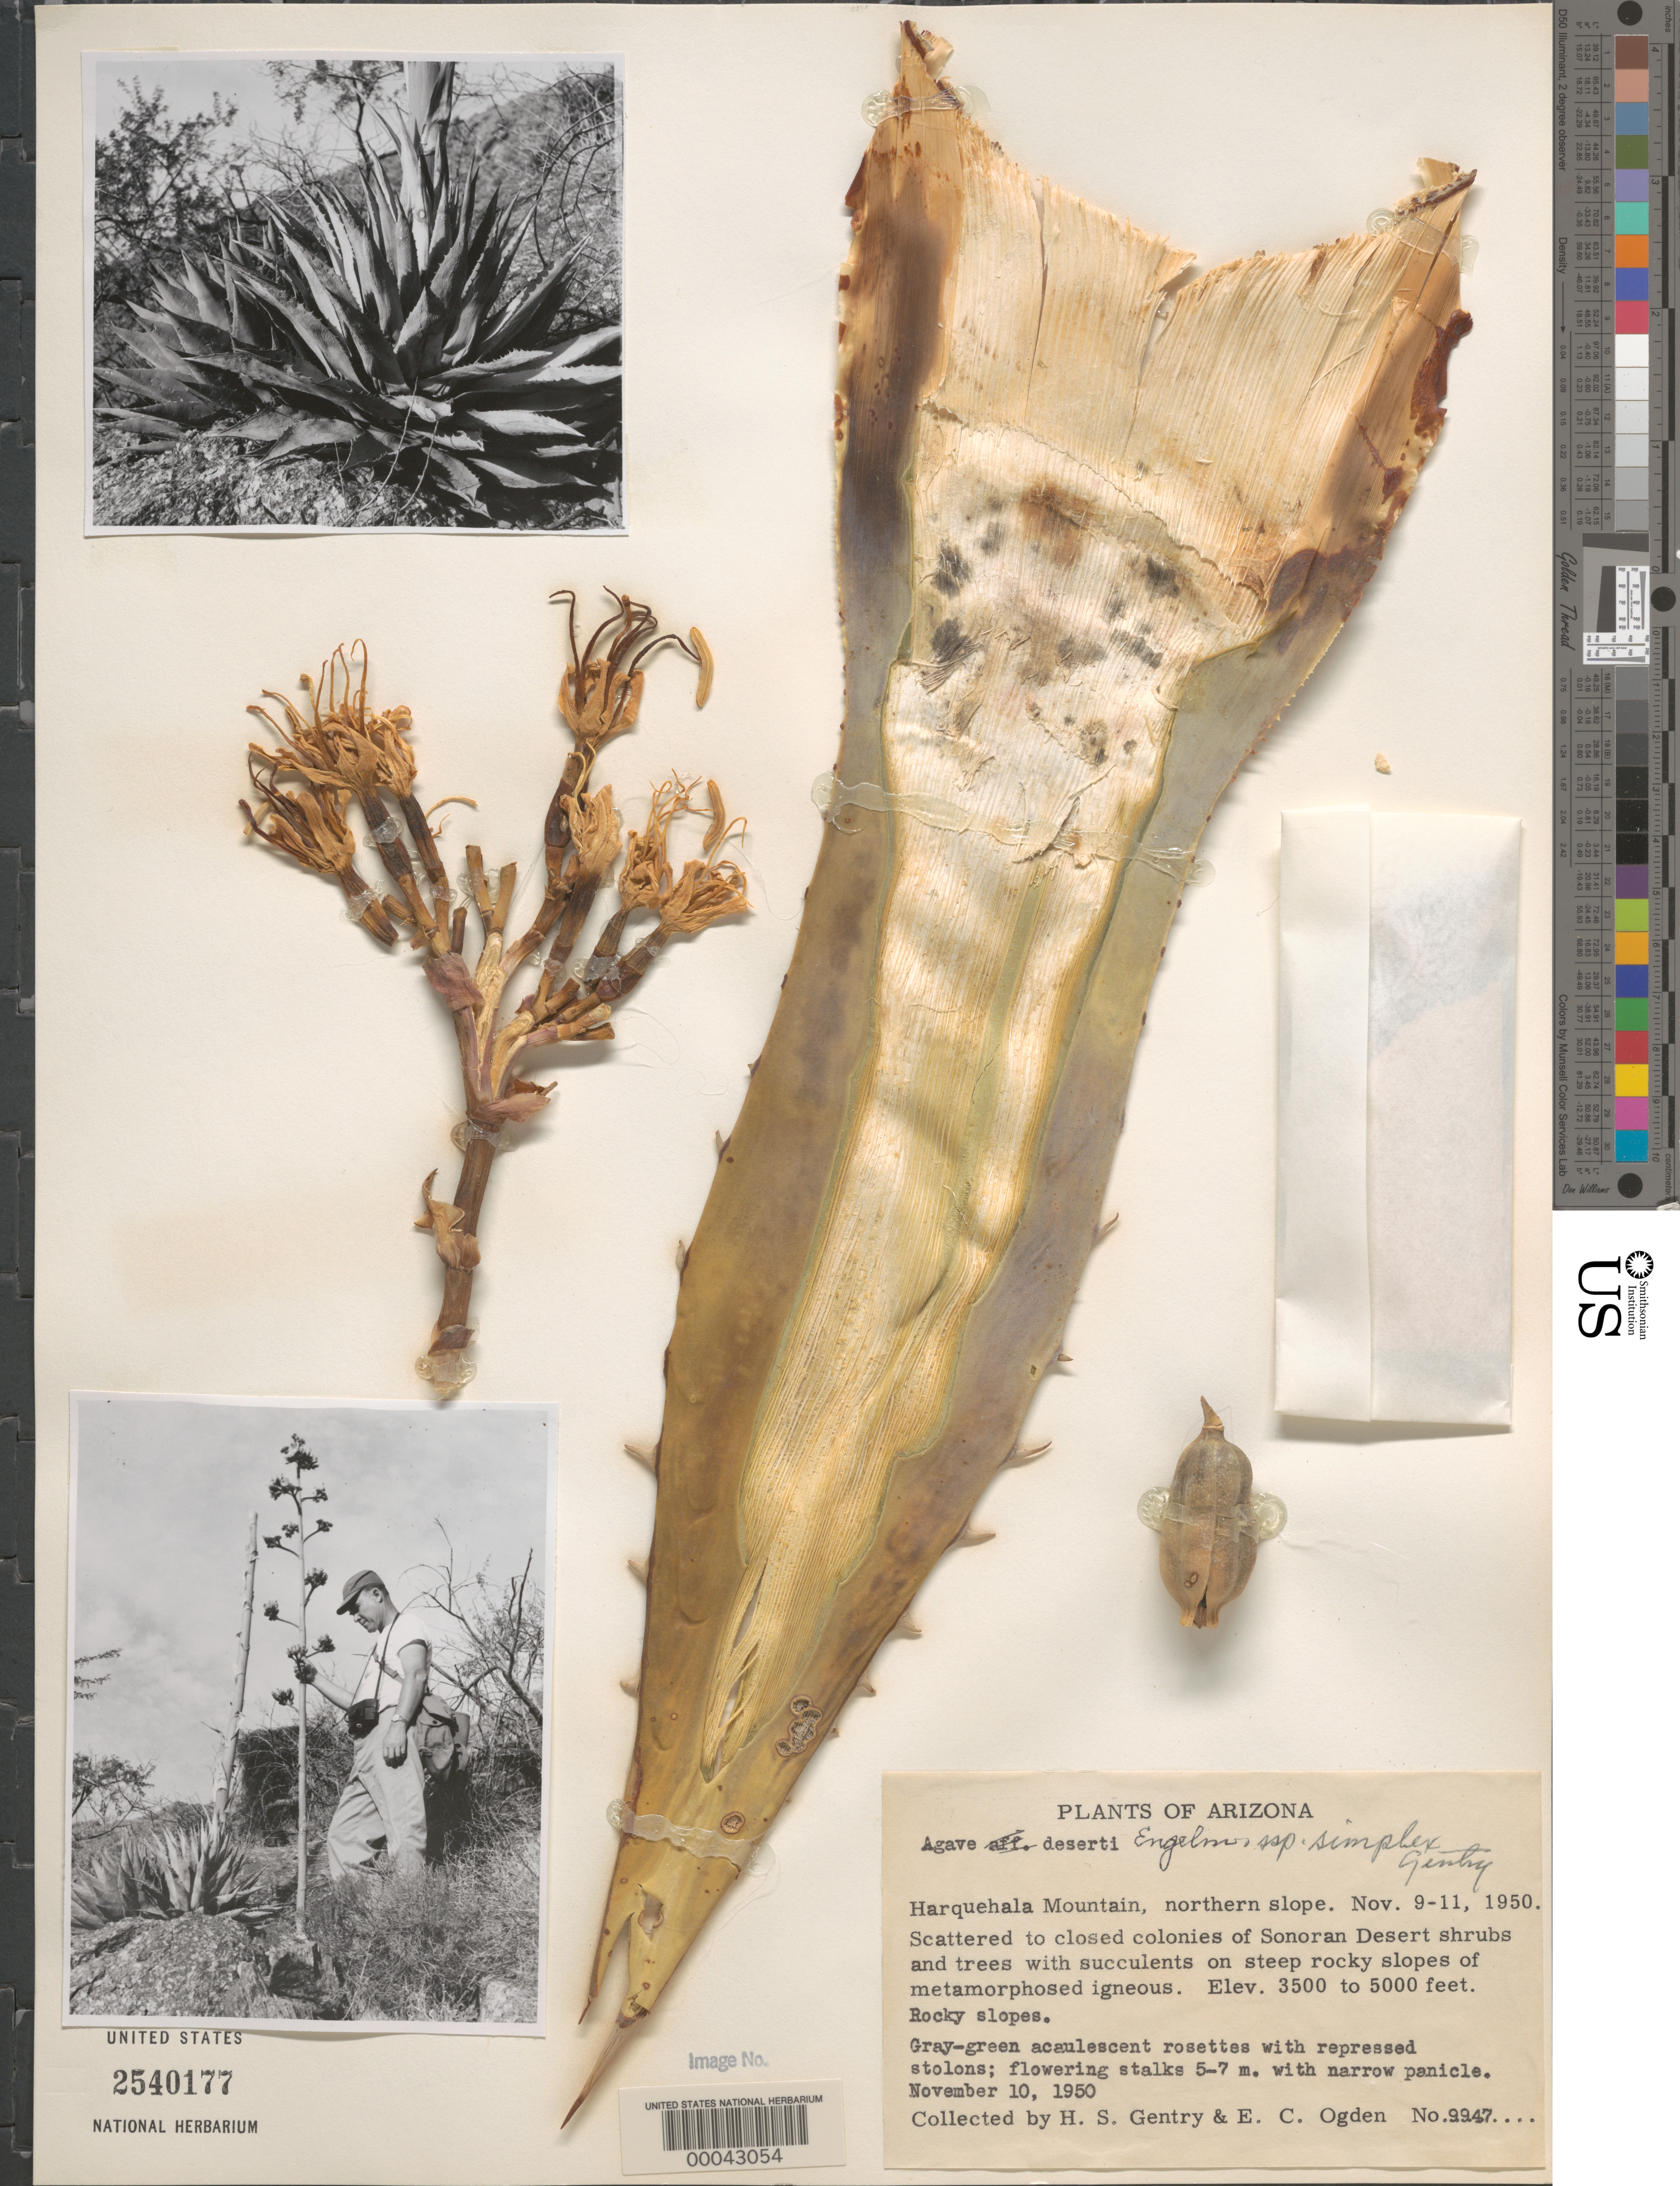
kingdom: Plantae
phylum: Tracheophyta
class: Liliopsida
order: Asparagales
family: Asparagaceae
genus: Agave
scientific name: Agave simplex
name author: (Gentry) Salywon & W. C. Hodgs.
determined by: Salywon, A. M., (ASU)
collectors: H. S. Gentry & E. Ogden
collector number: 9947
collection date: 1950-11-10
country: United States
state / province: Arizona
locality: Harquehala Mountain, northern slope. Scattered to closed colonies of Sonoran Desert shrubs and trees with succulents on steep rocky slopes of metamorphosed igneous. [unsure placement]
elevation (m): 1067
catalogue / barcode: US 2540177